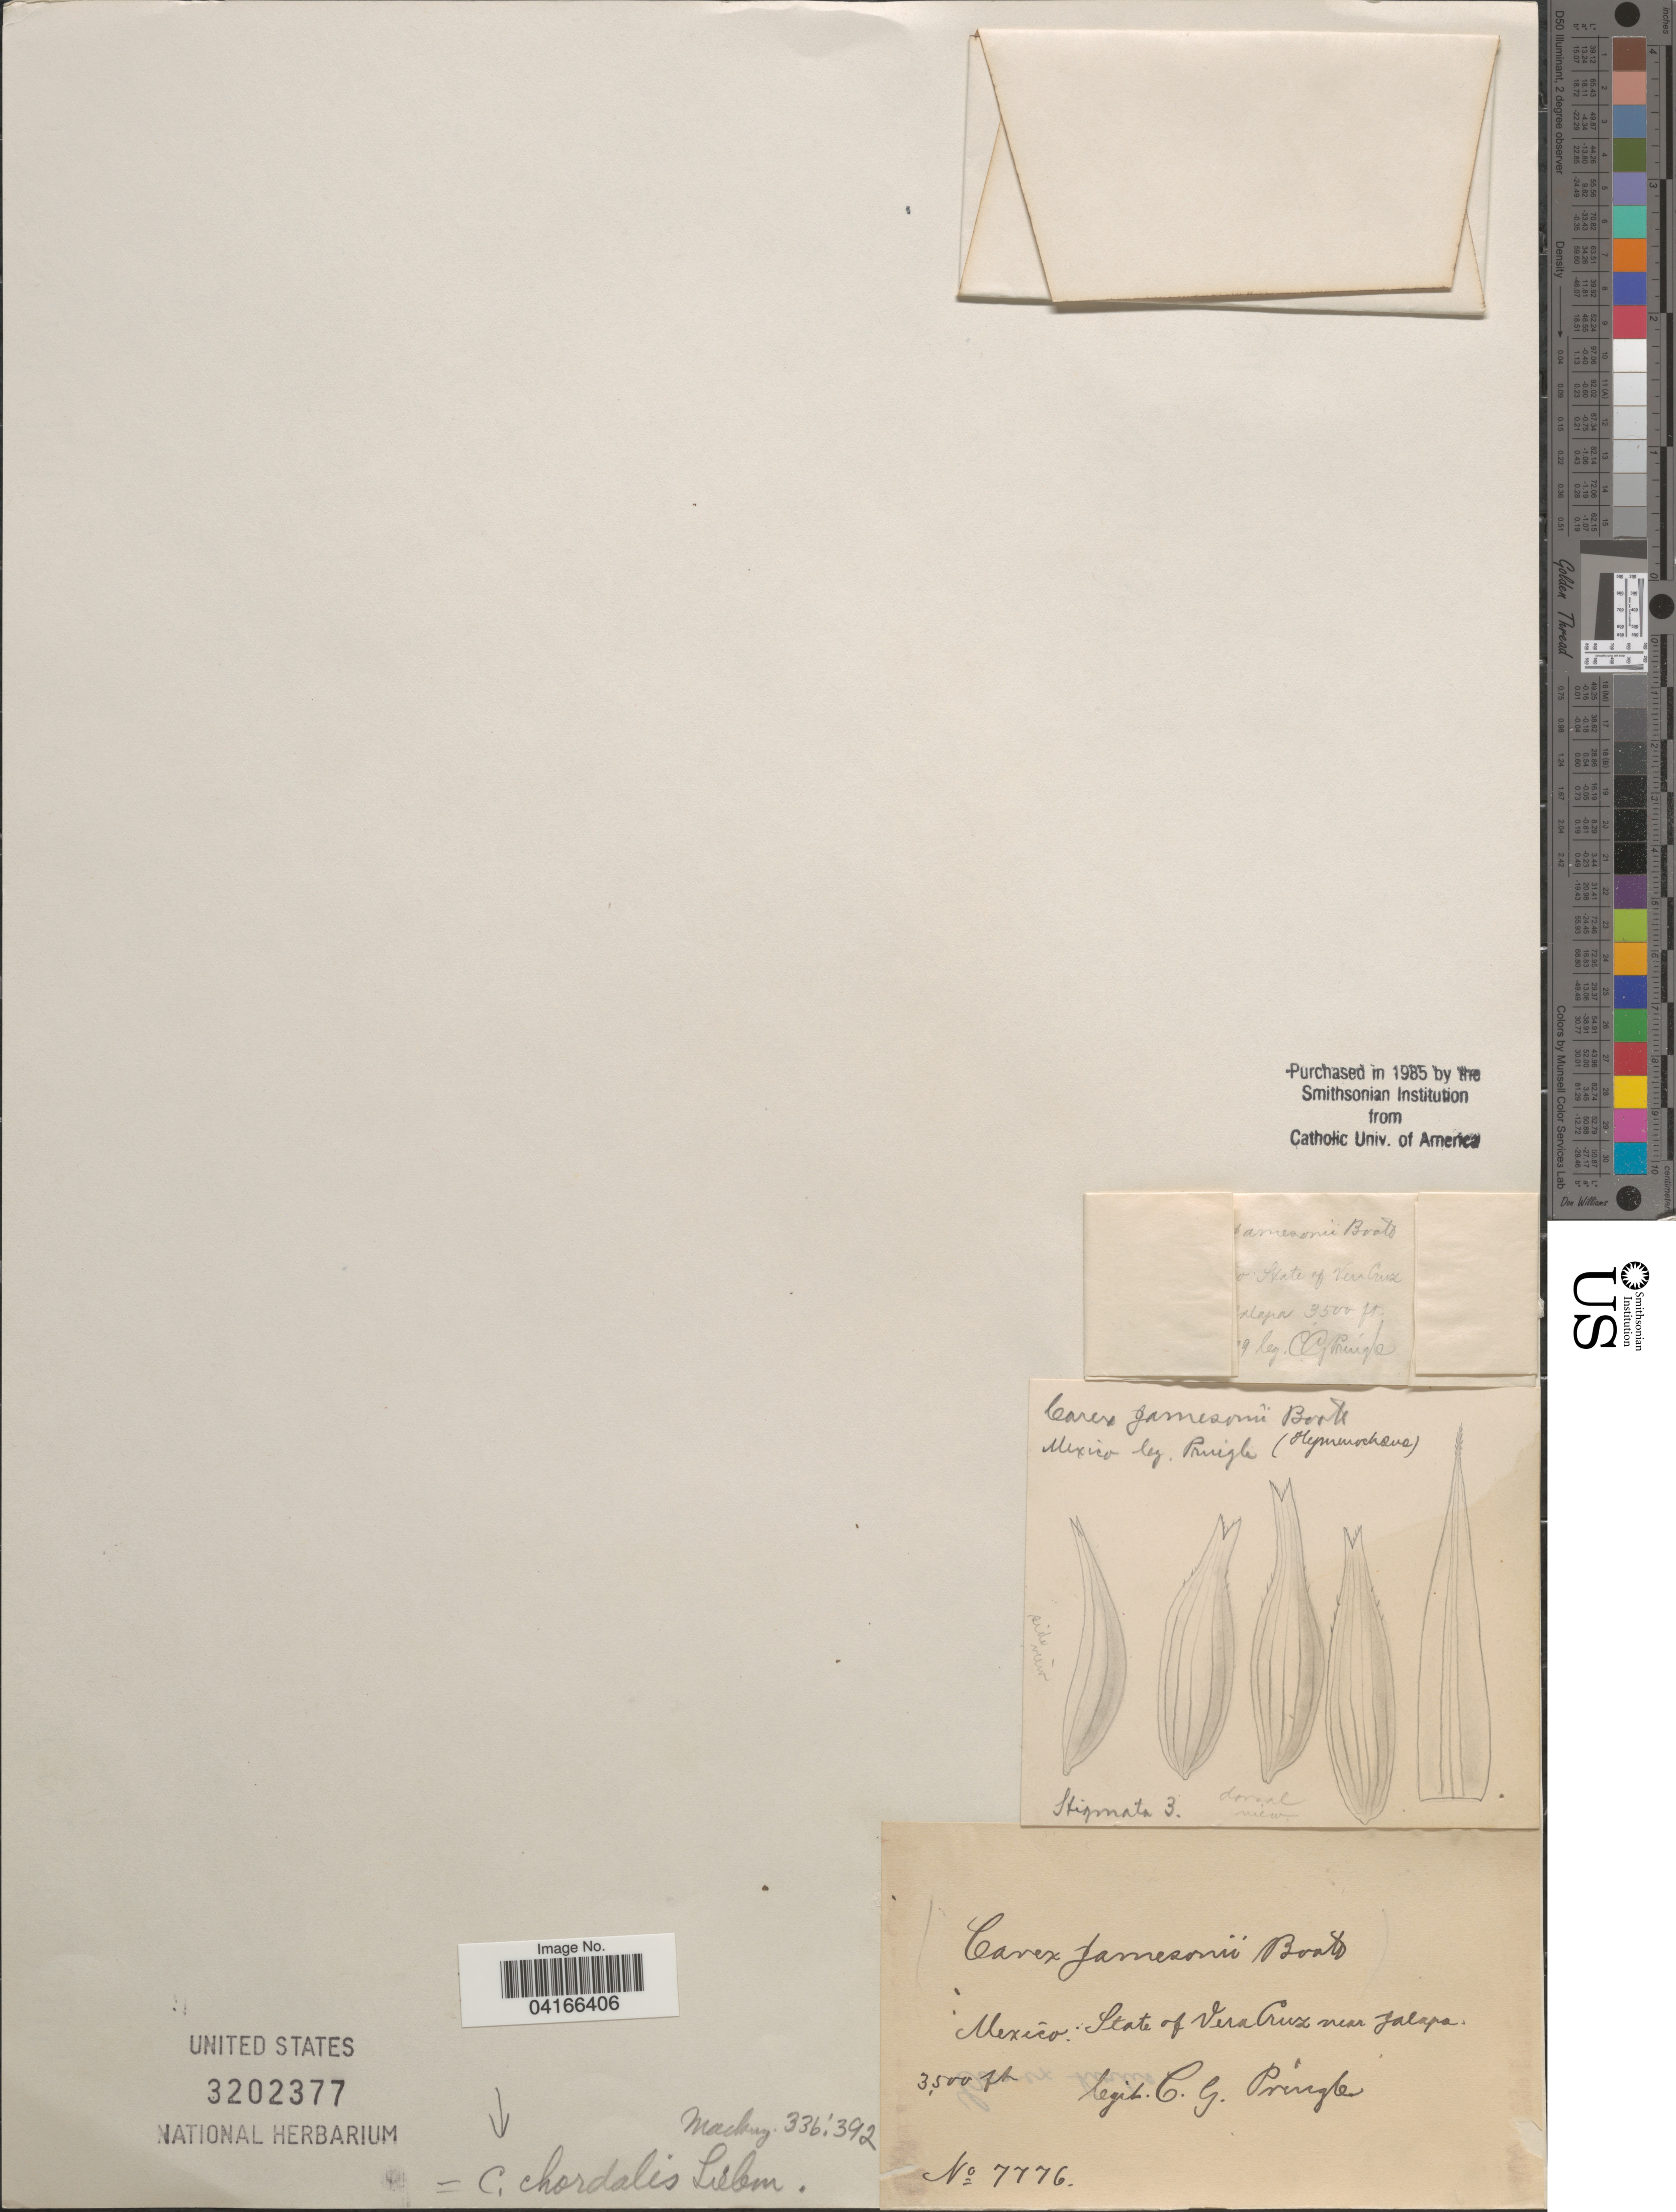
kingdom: Plantae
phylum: Tracheophyta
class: Liliopsida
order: Poales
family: Cyperaceae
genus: Carex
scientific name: Carex jamesonii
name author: Boott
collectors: C. G. Pringle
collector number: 7776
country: Mexico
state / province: Veracruz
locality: State of Vera Cruz near Jalapa.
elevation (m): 1067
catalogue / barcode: US 3202377